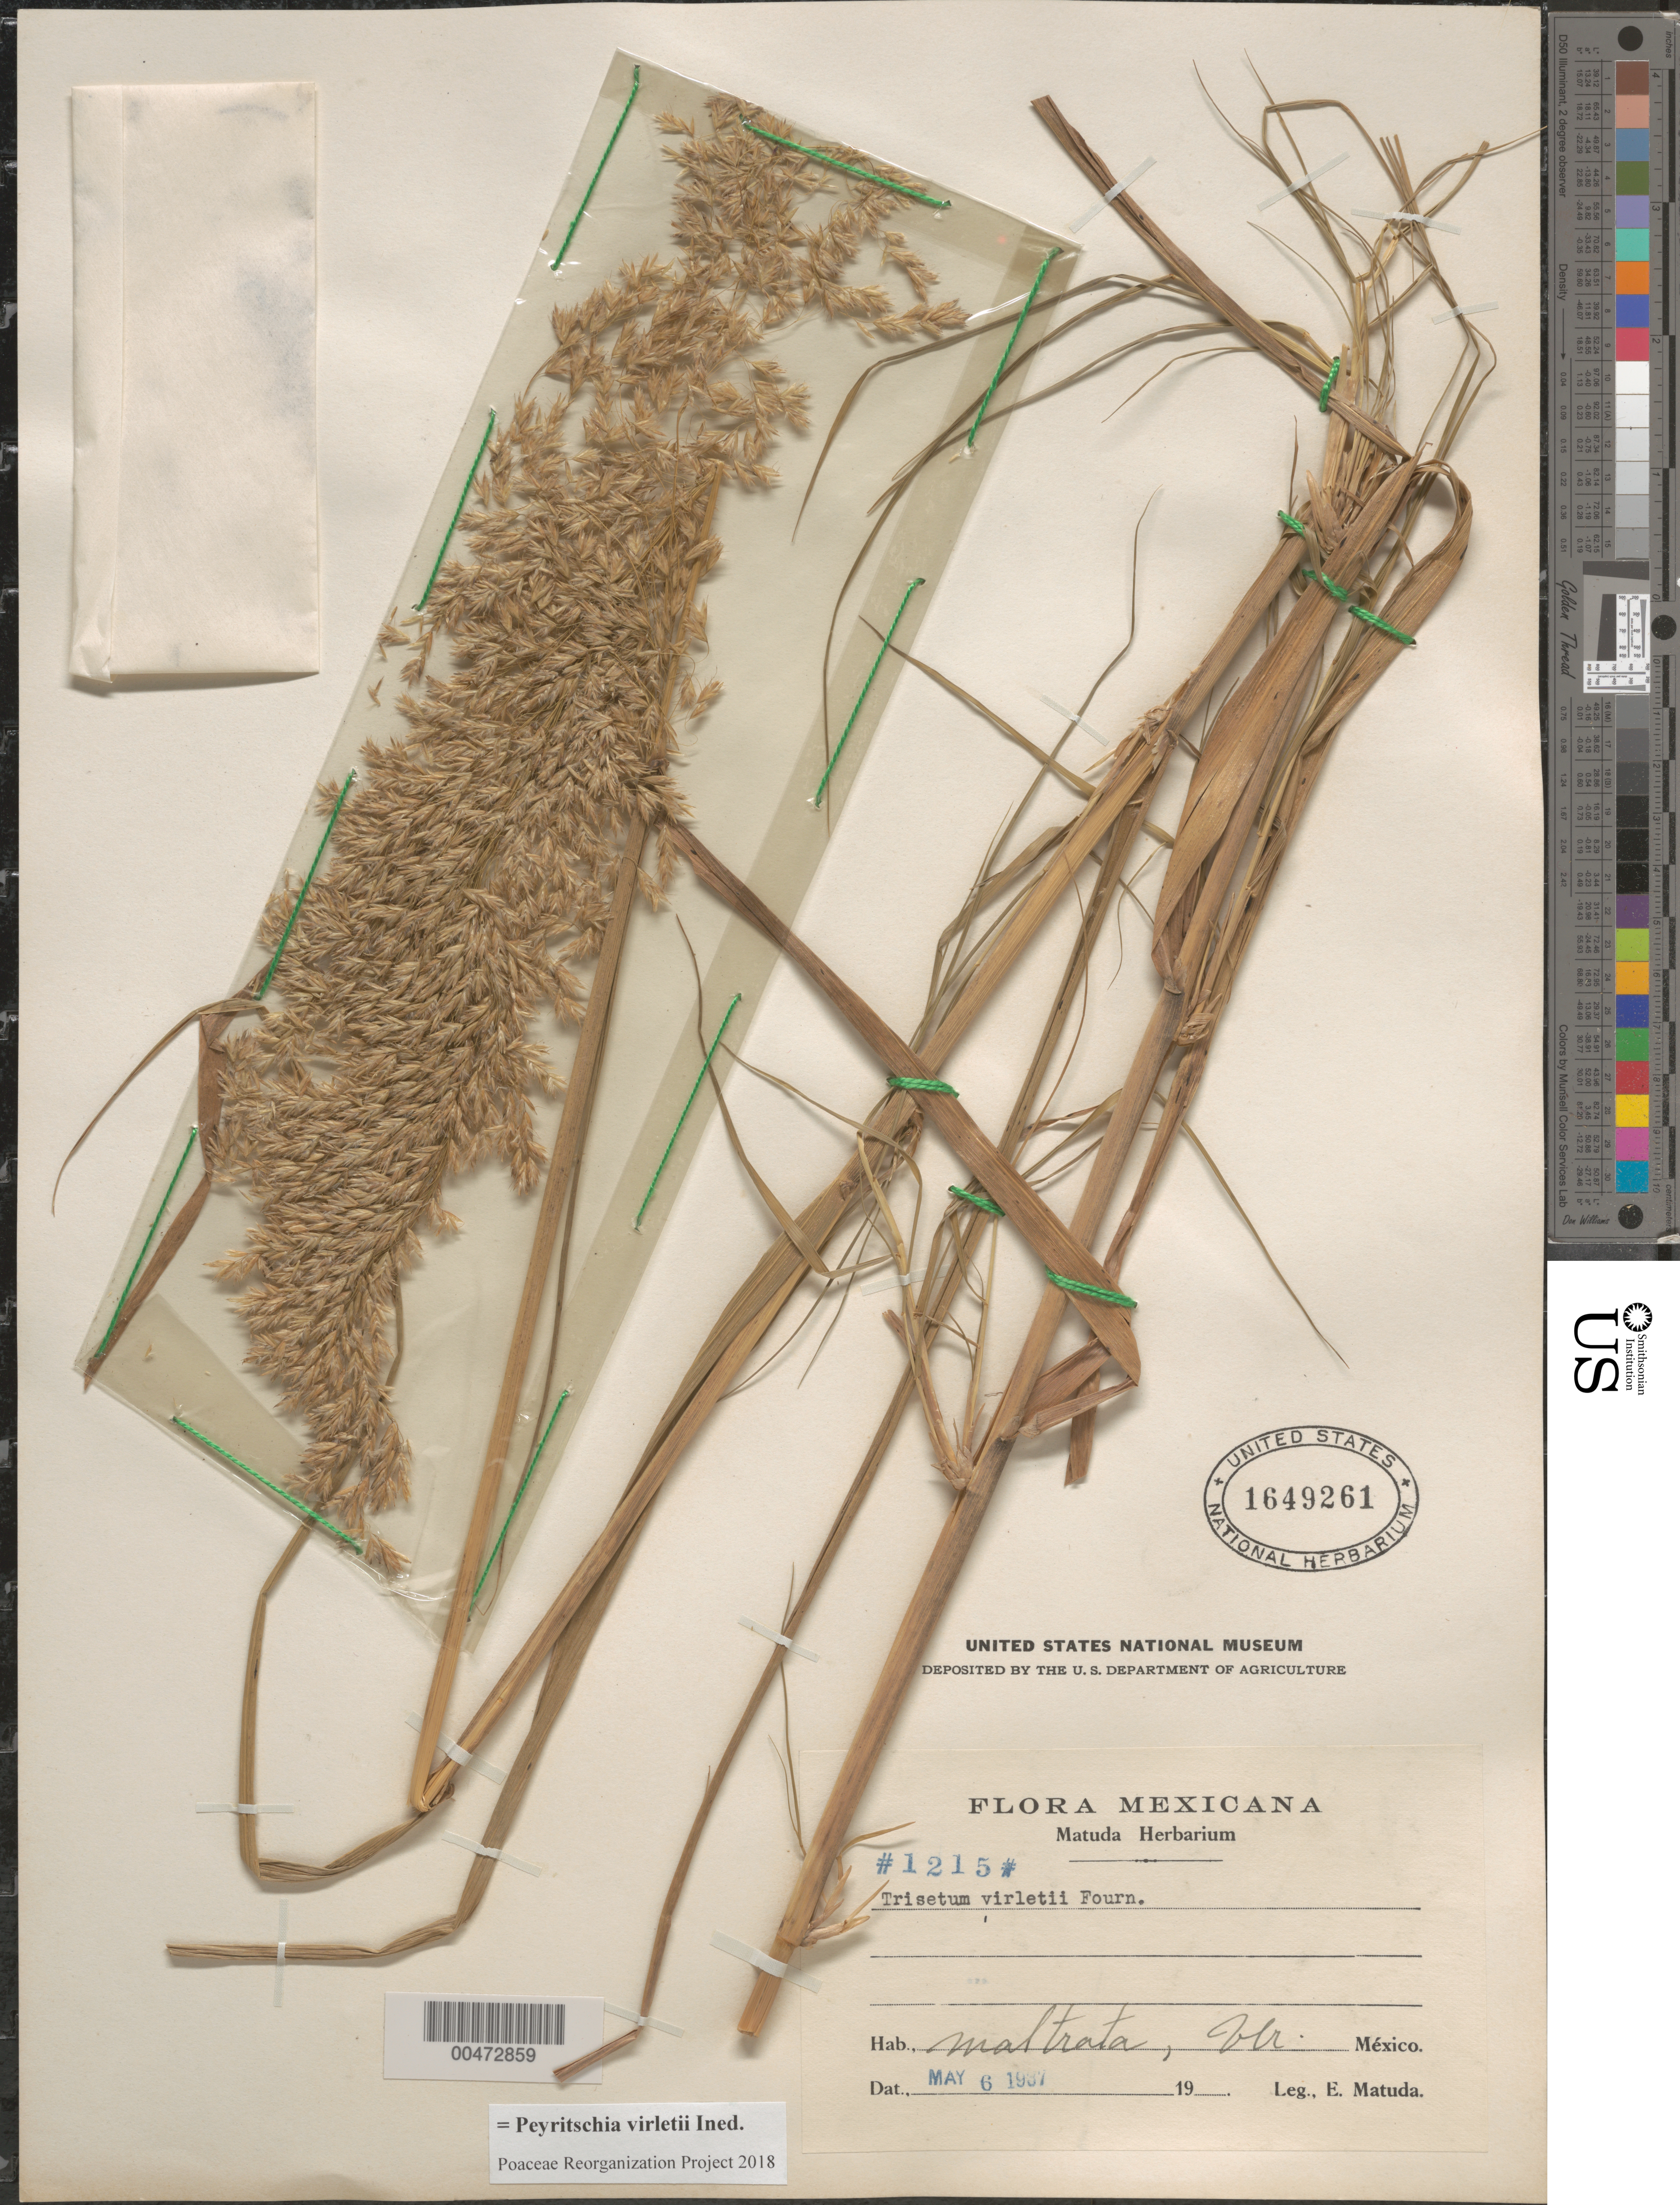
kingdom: Plantae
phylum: Tracheophyta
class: Liliopsida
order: Poales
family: Poaceae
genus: Peyritschia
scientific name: Peyritschia virletii ined.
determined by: Poaceae Reorganization Project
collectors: E. Matuda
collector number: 1215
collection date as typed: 6 May 1937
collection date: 1937-05-06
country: Mexico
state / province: Morelos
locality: Maltrata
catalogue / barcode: US 1649261